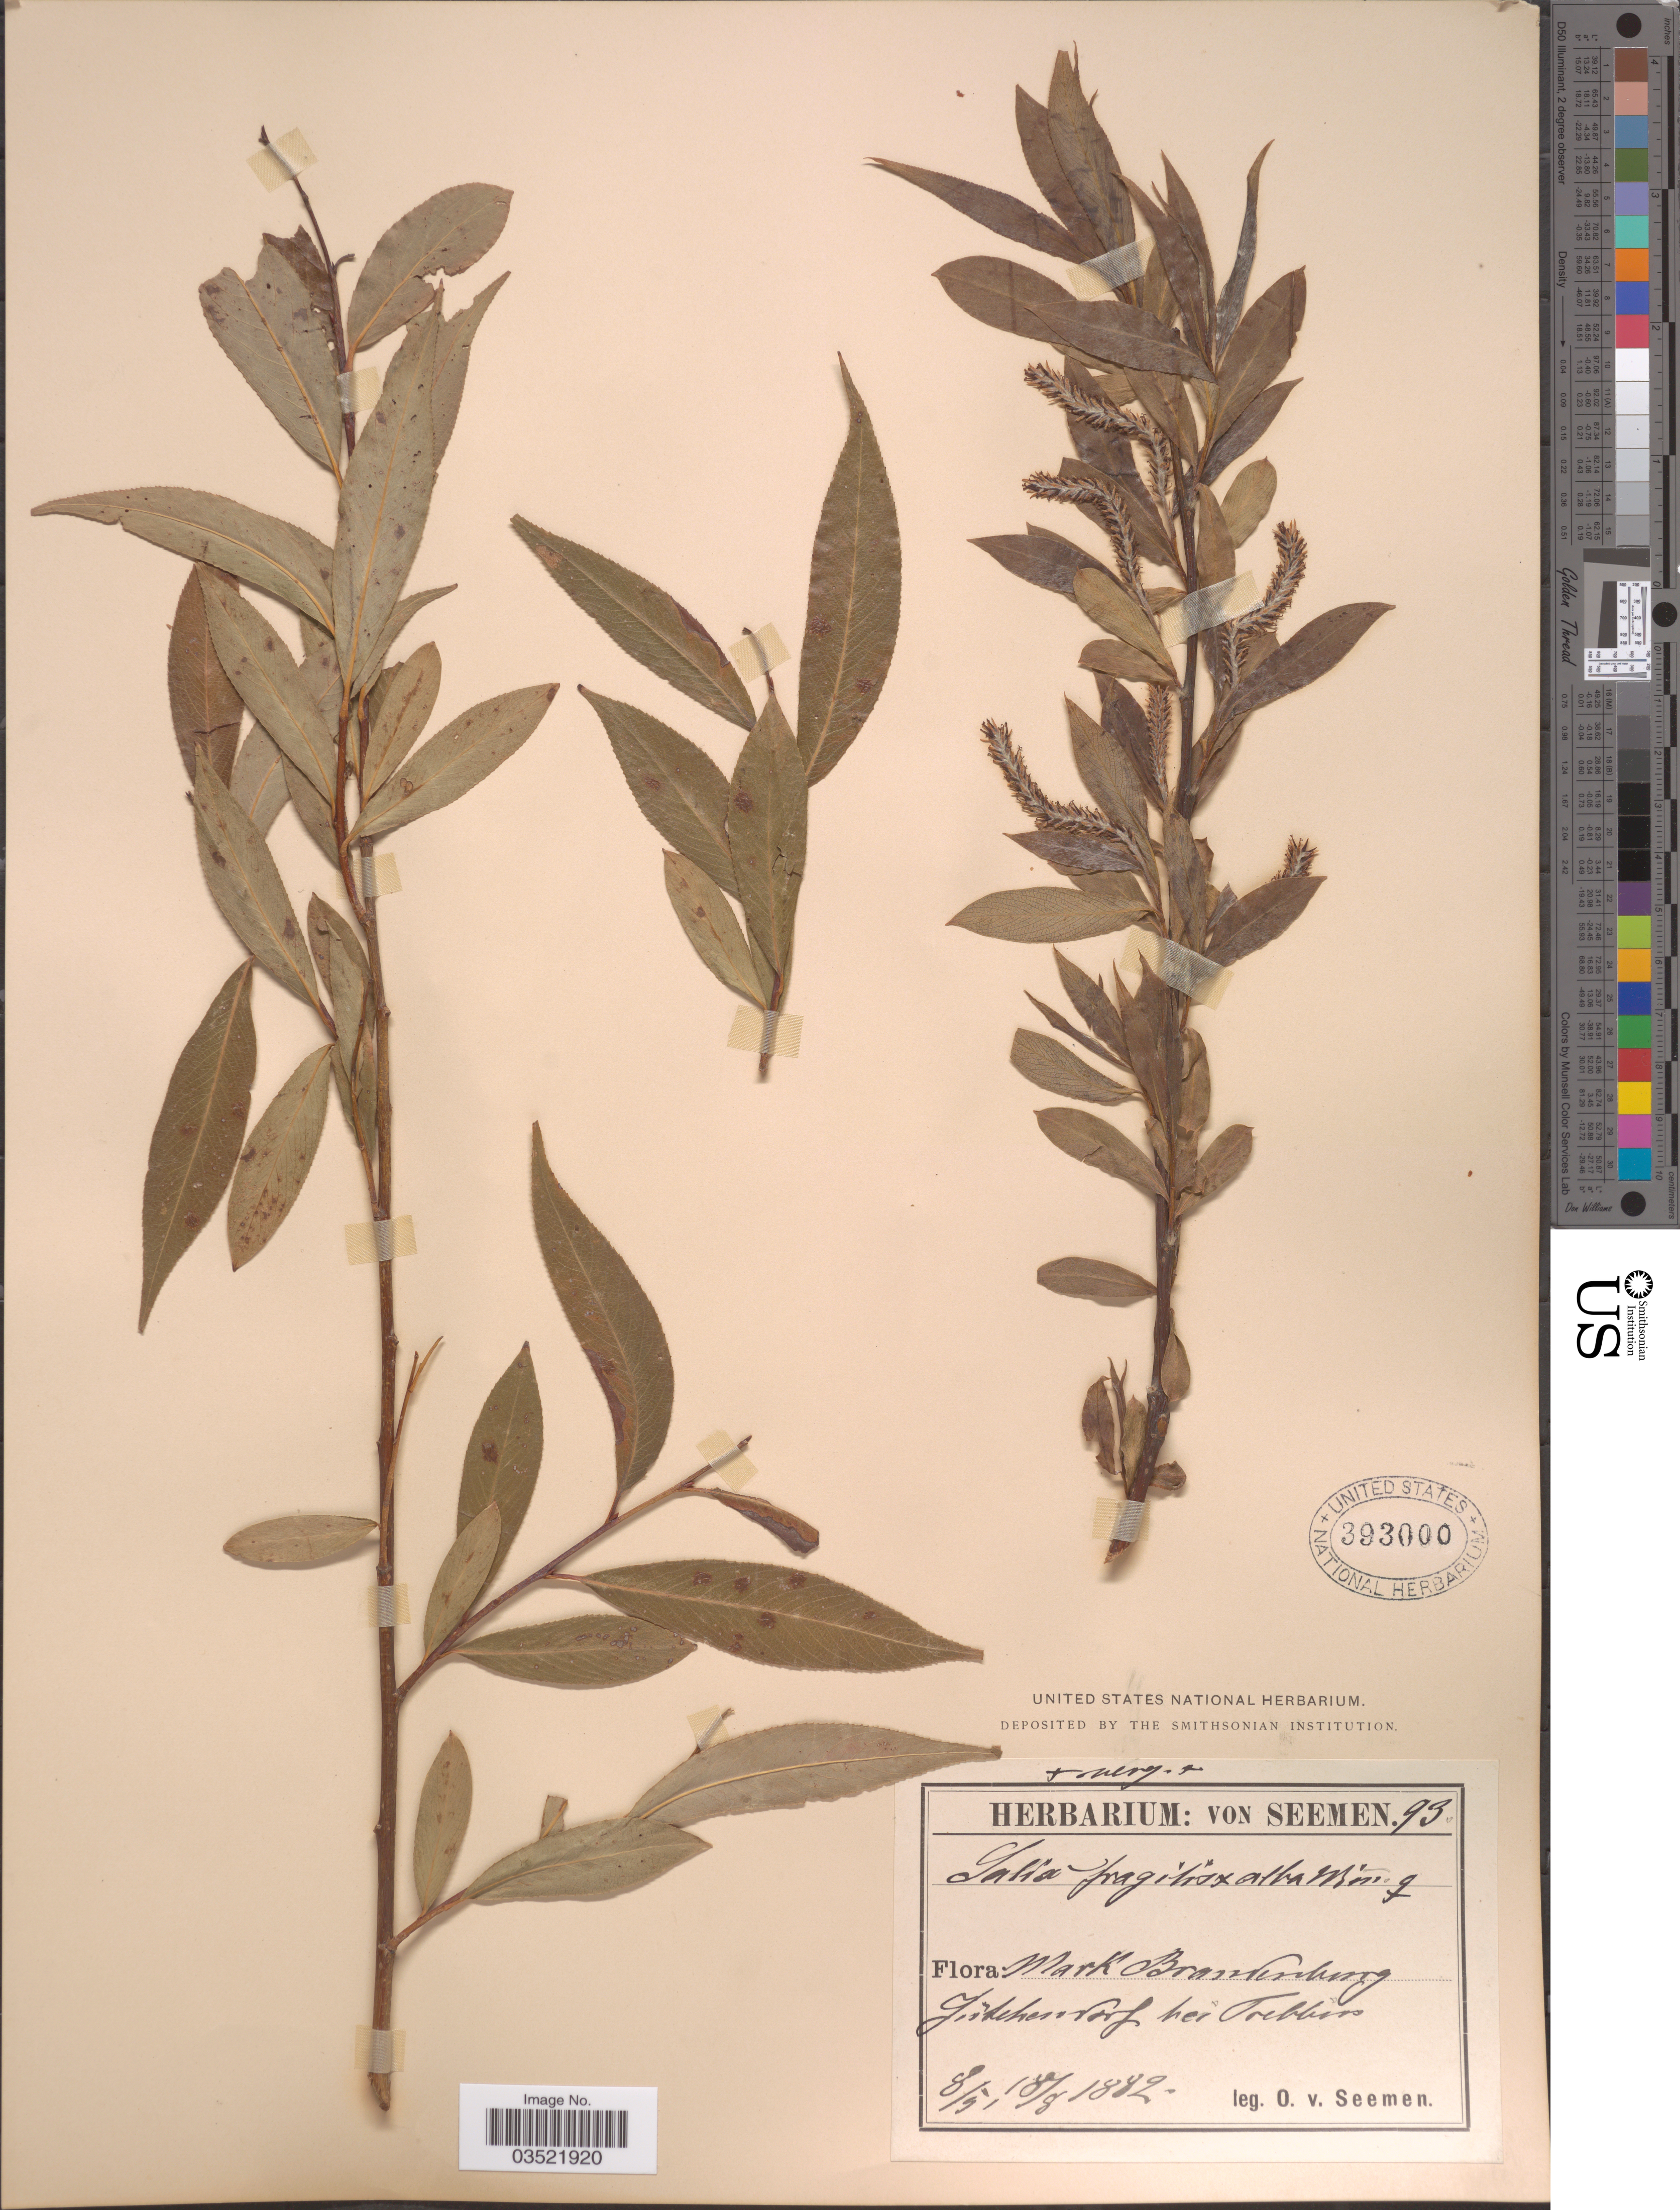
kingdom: Plantae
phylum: Tracheophyta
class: Magnoliopsida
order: Malpighiales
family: Salicaceae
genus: Salix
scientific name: Salix alba x S. fragilis L.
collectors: K. O. von Seemen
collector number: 93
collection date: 1882-05-08/1882-08-18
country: Germany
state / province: Brandenburg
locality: Mark Brandenburg Jütschendorf [interpreted] bei Treblers [interpreted].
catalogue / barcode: US 393000